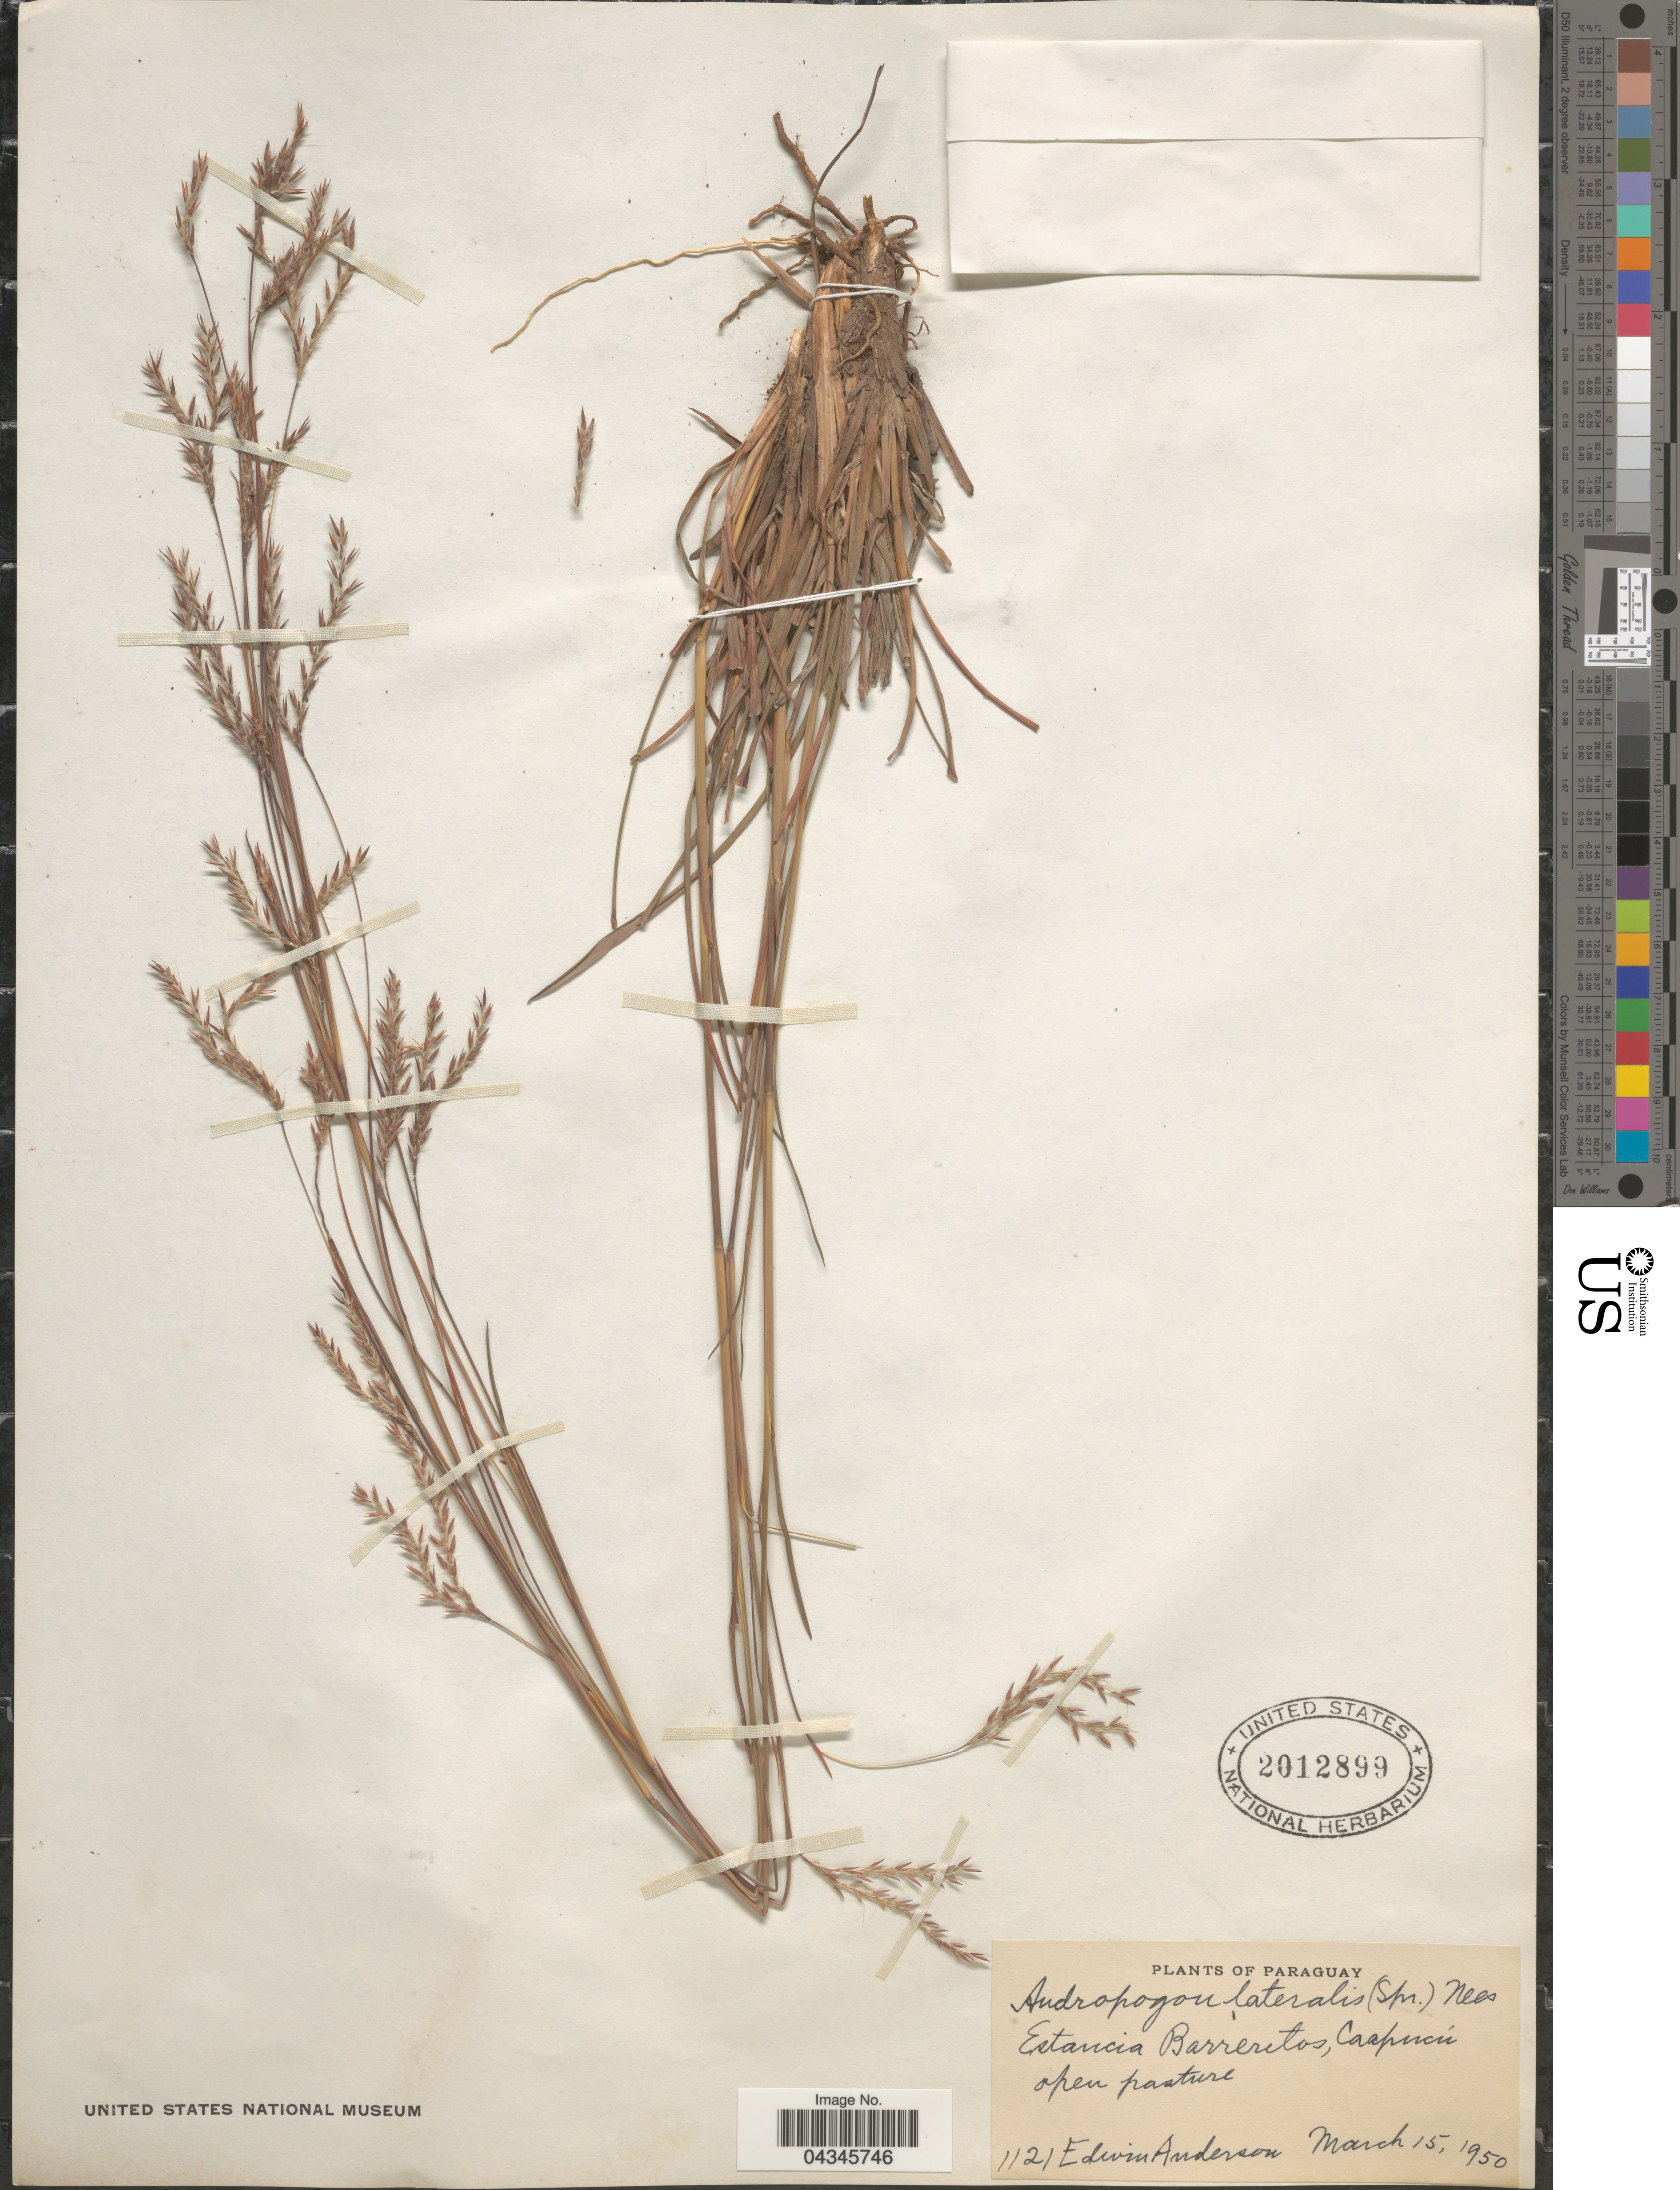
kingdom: Plantae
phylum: Tracheophyta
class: Liliopsida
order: Poales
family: Poaceae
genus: Andropogon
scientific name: Andropogon lateralis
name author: Nees in Mart.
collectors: E. Anderson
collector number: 1121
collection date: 1950-03-15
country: Paraguay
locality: Estancia Barreritos, Caapucú. Open pasture.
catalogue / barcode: US 2012899